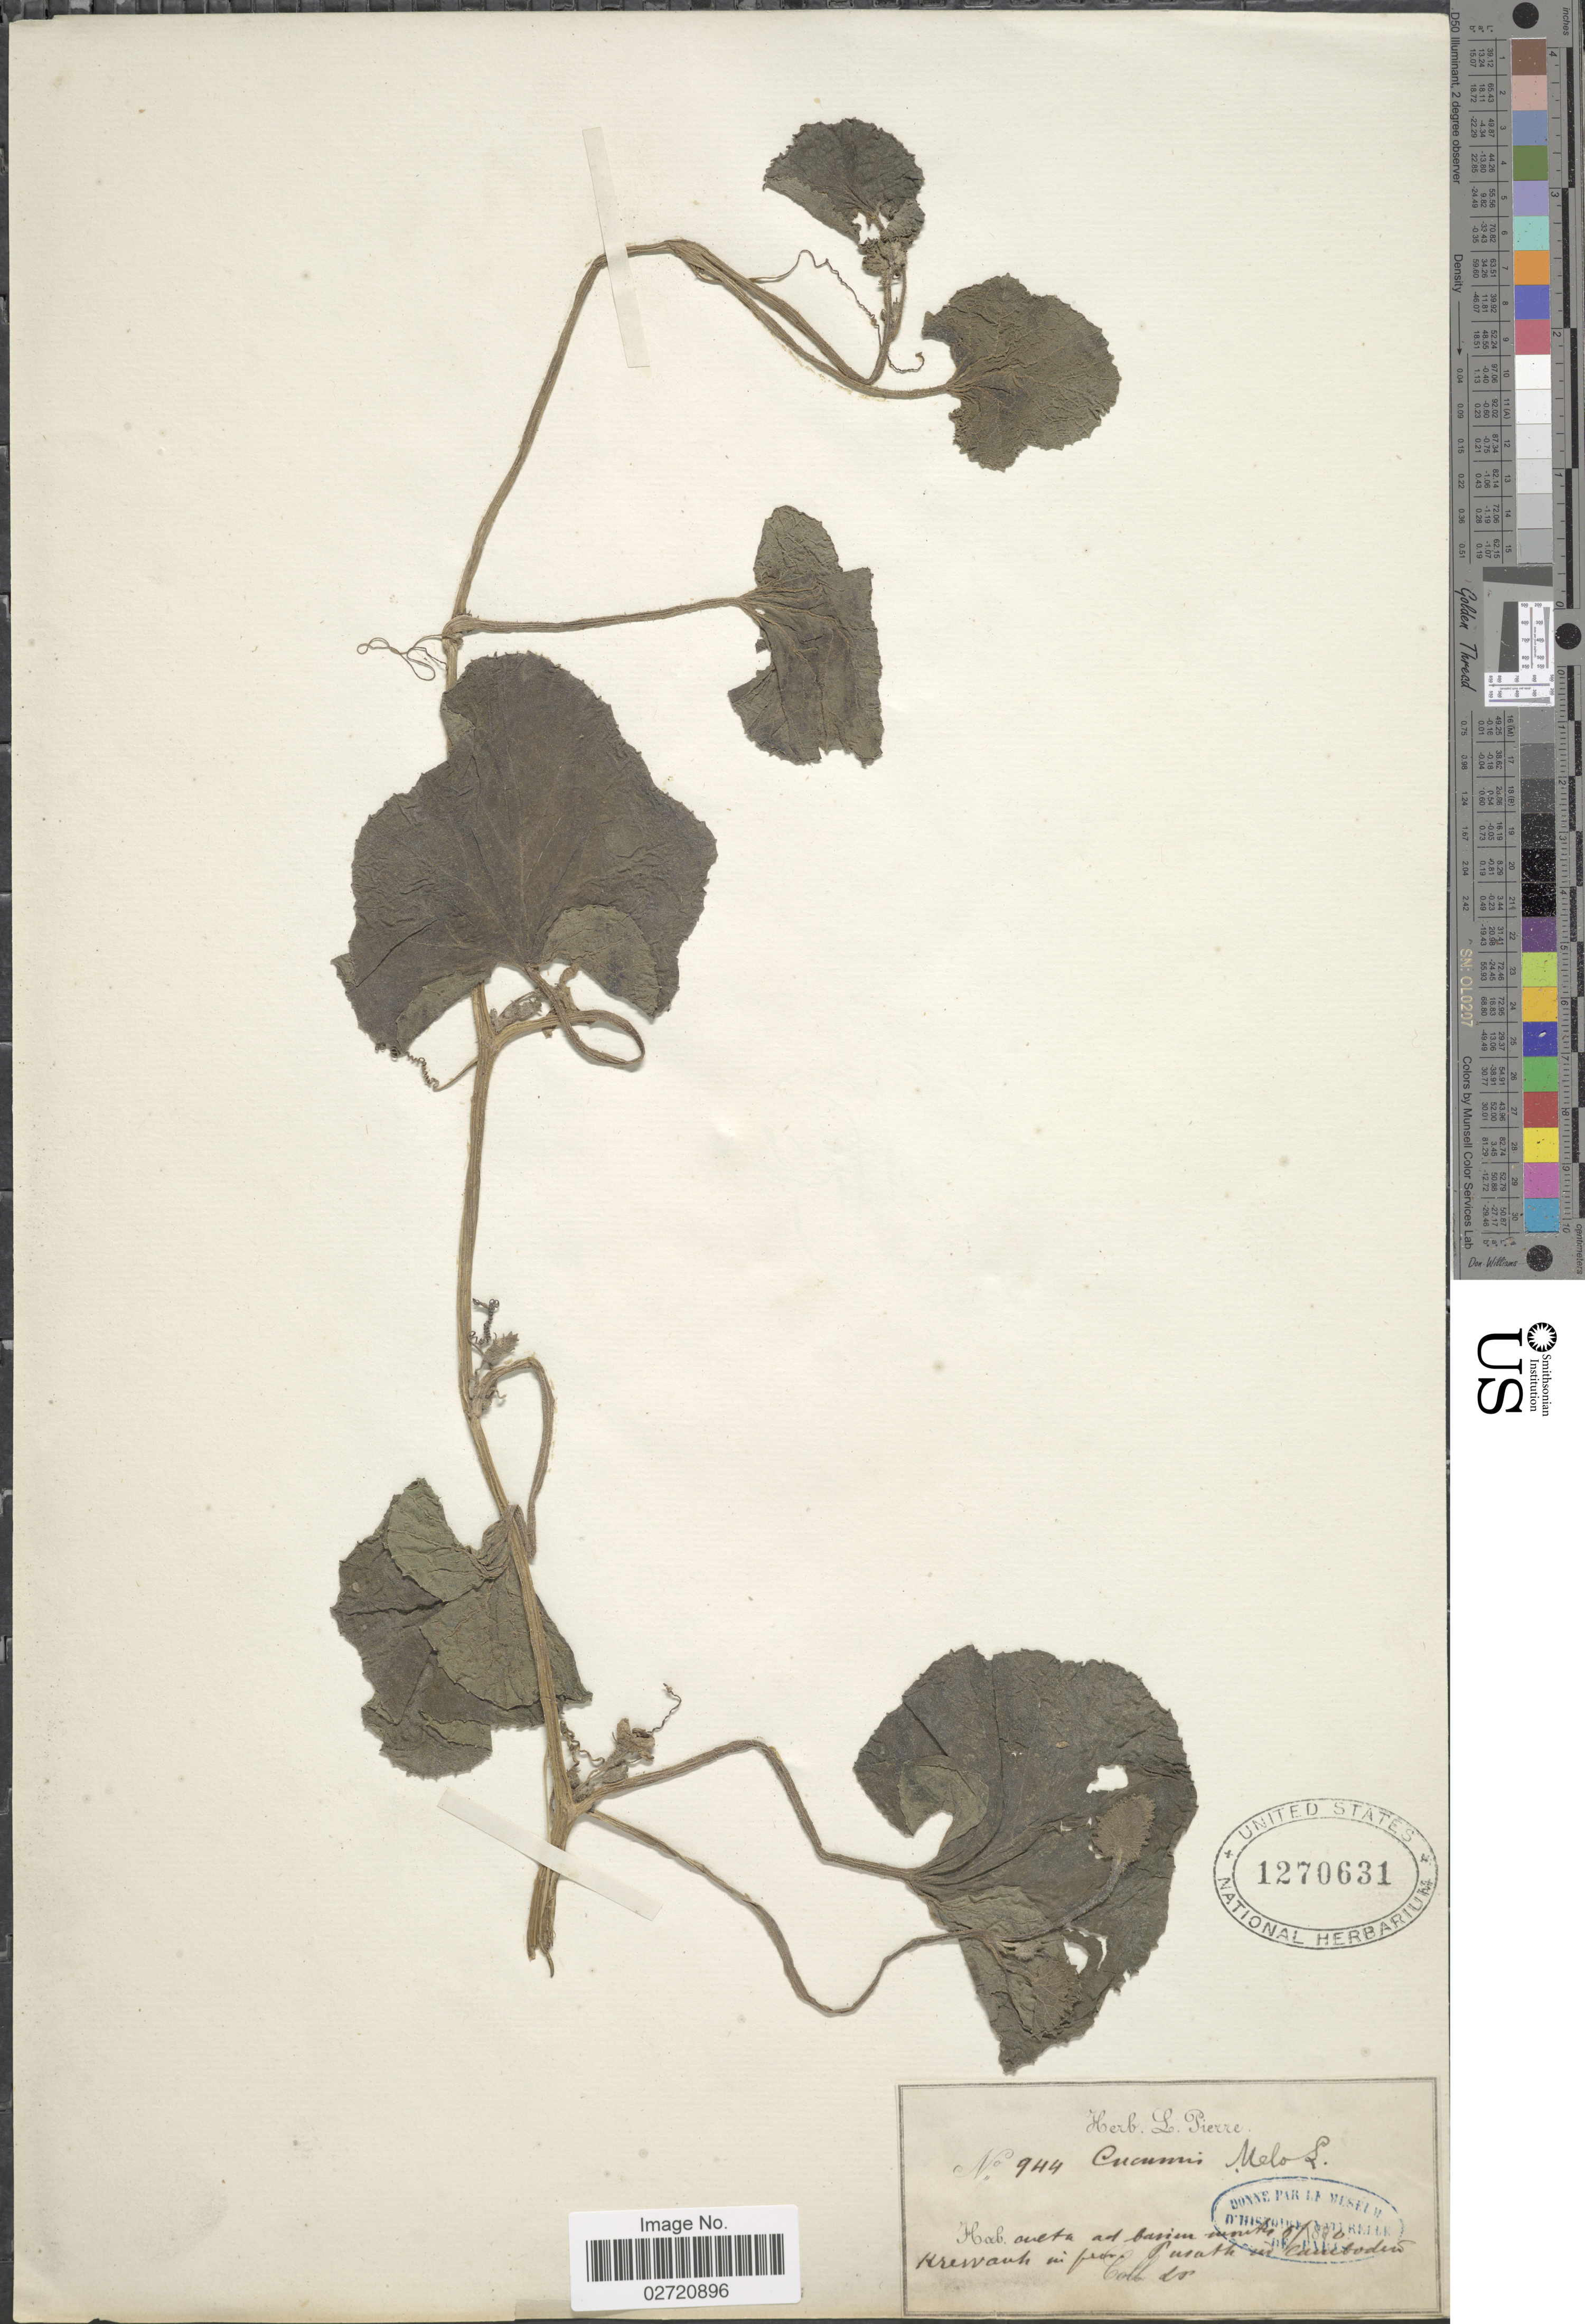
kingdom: Plantae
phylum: Tracheophyta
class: Magnoliopsida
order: Cucurbitales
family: Cucurbitaceae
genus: Cucumis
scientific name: Cucumis melo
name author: L.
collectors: L. Pierre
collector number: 944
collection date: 1880-06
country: Cambodia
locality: Culta ad basin monte Krewanti in prov. Pusath in Cambodia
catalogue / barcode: US 1270631